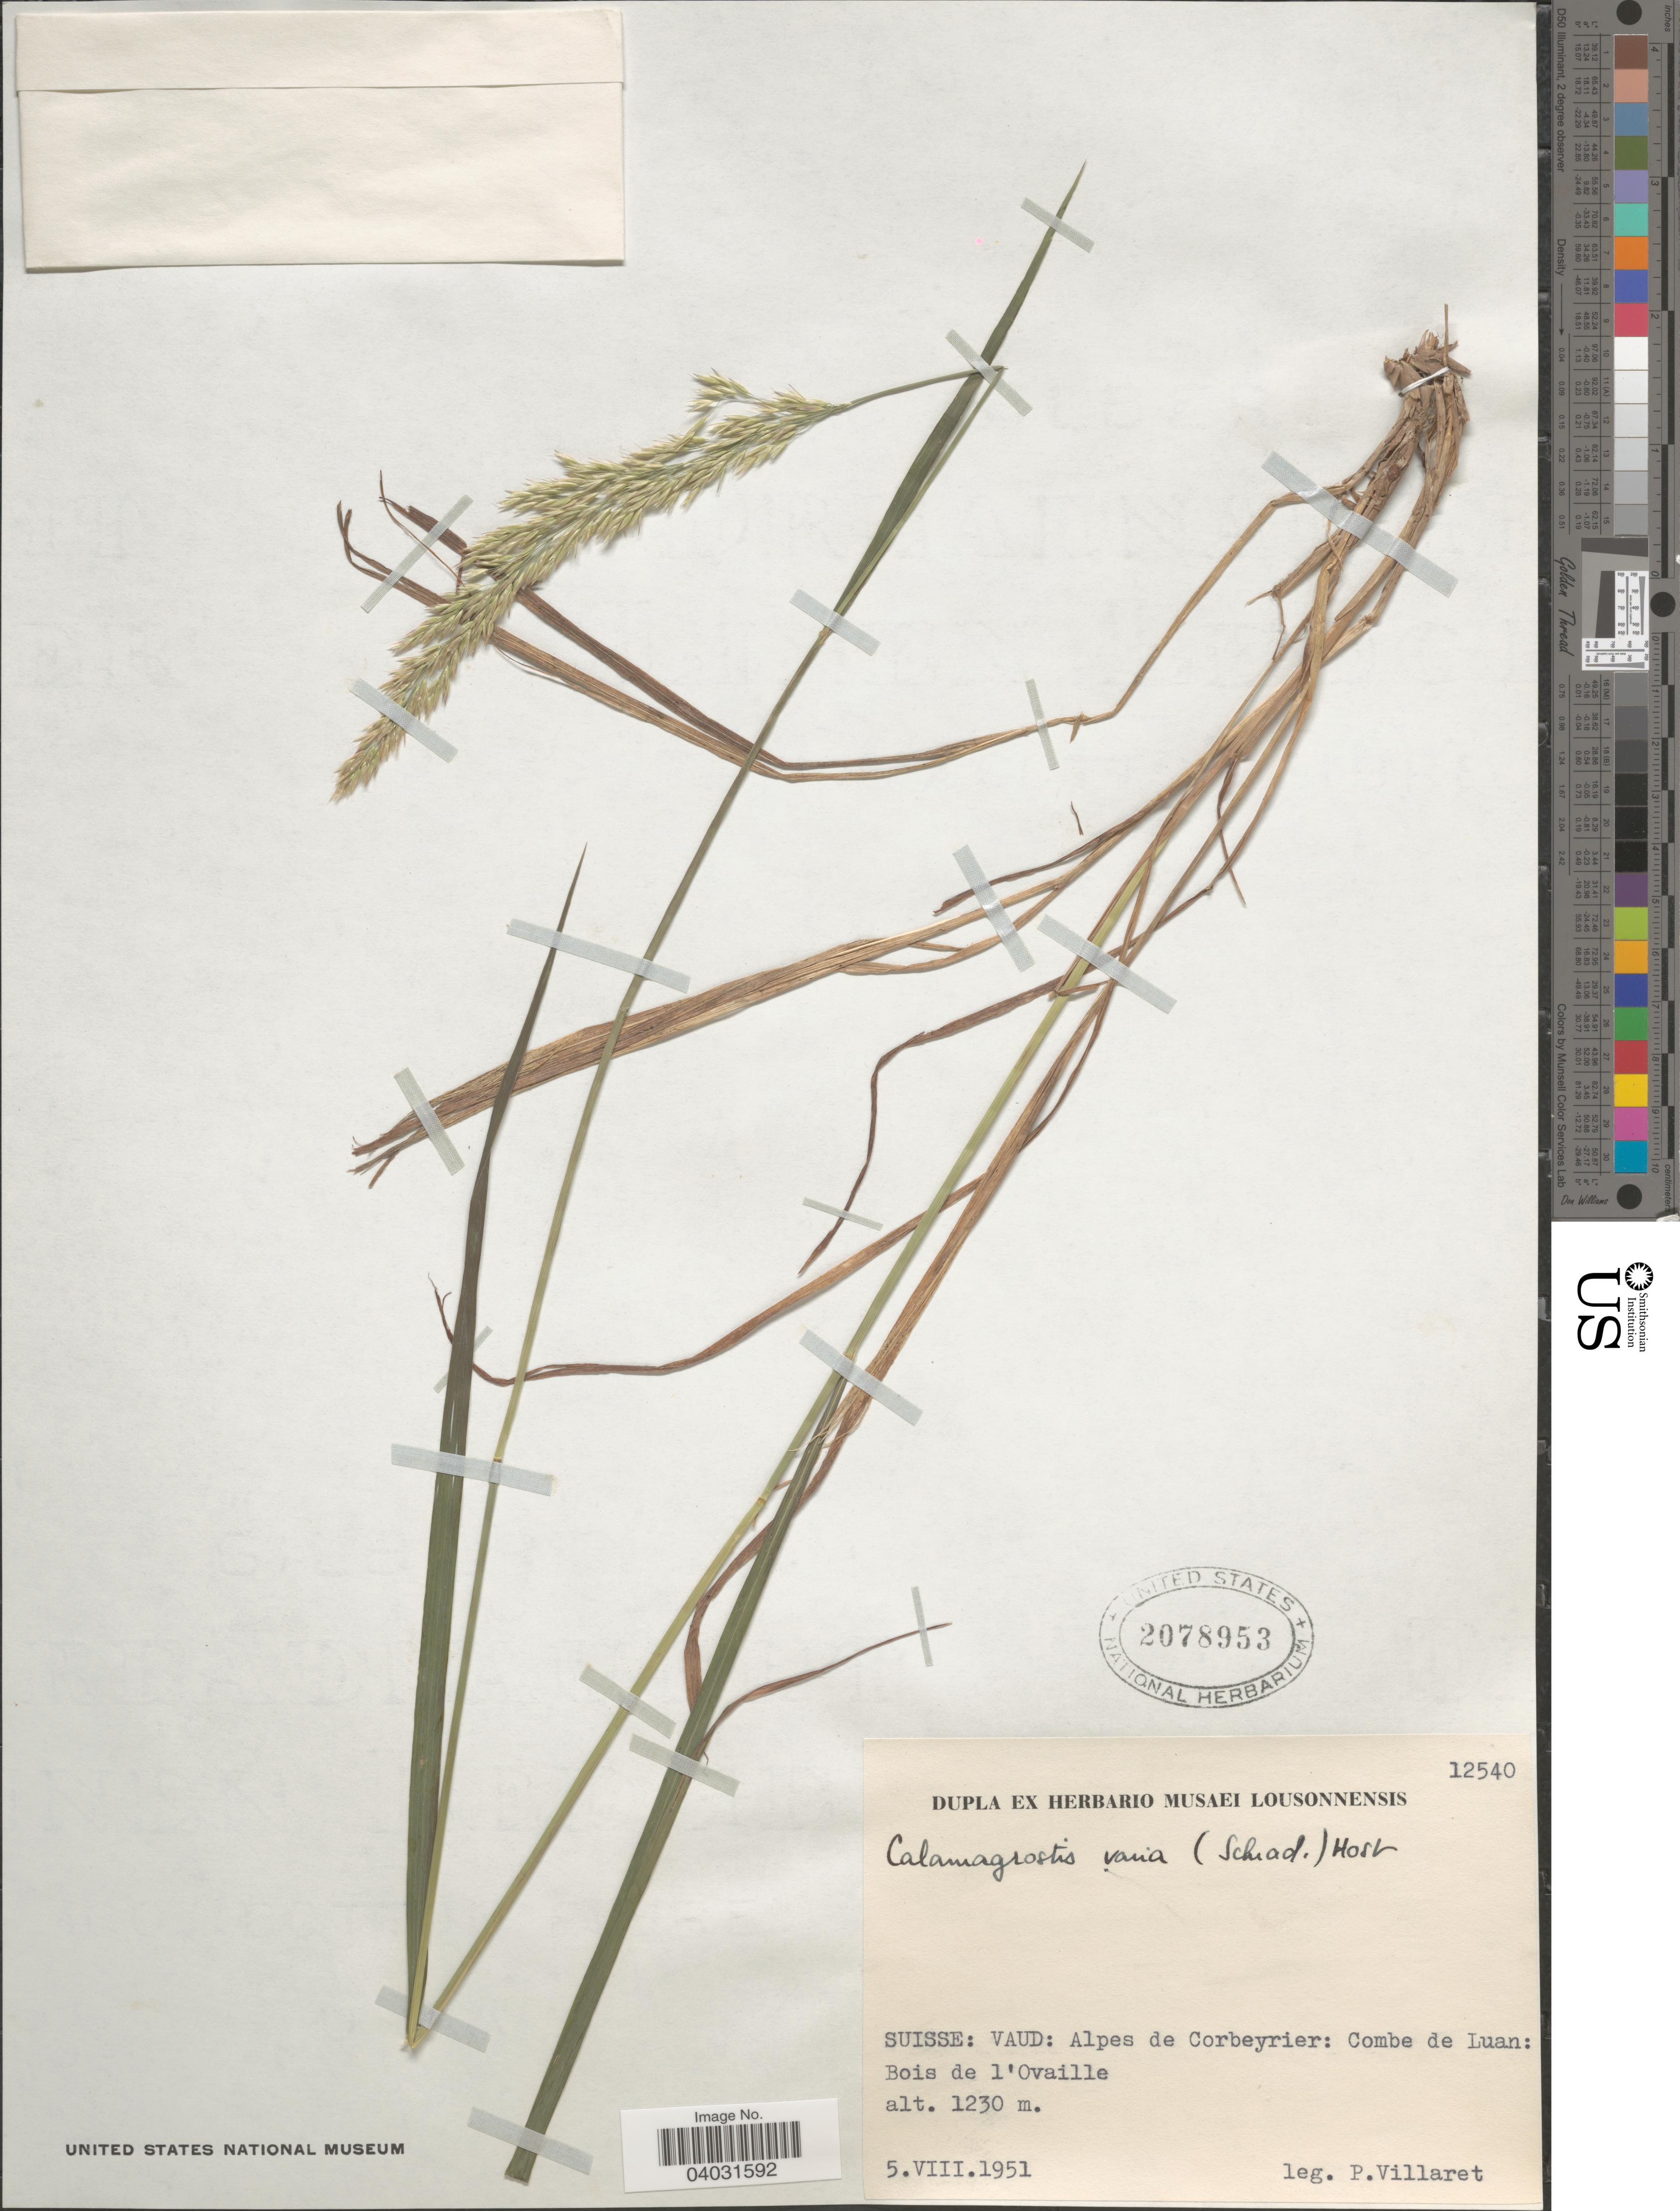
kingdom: Plantae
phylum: Tracheophyta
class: Liliopsida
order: Poales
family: Poaceae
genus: Calamagrostis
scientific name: Calamagrostis varia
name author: Host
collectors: P. Villaret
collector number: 12540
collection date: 1951-08-05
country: Switzerland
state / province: Vaud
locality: Suisse: Alpes de Corbeyrier: Combe de Luan: Bois de l'Ovaille.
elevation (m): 1230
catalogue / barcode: US 2078953